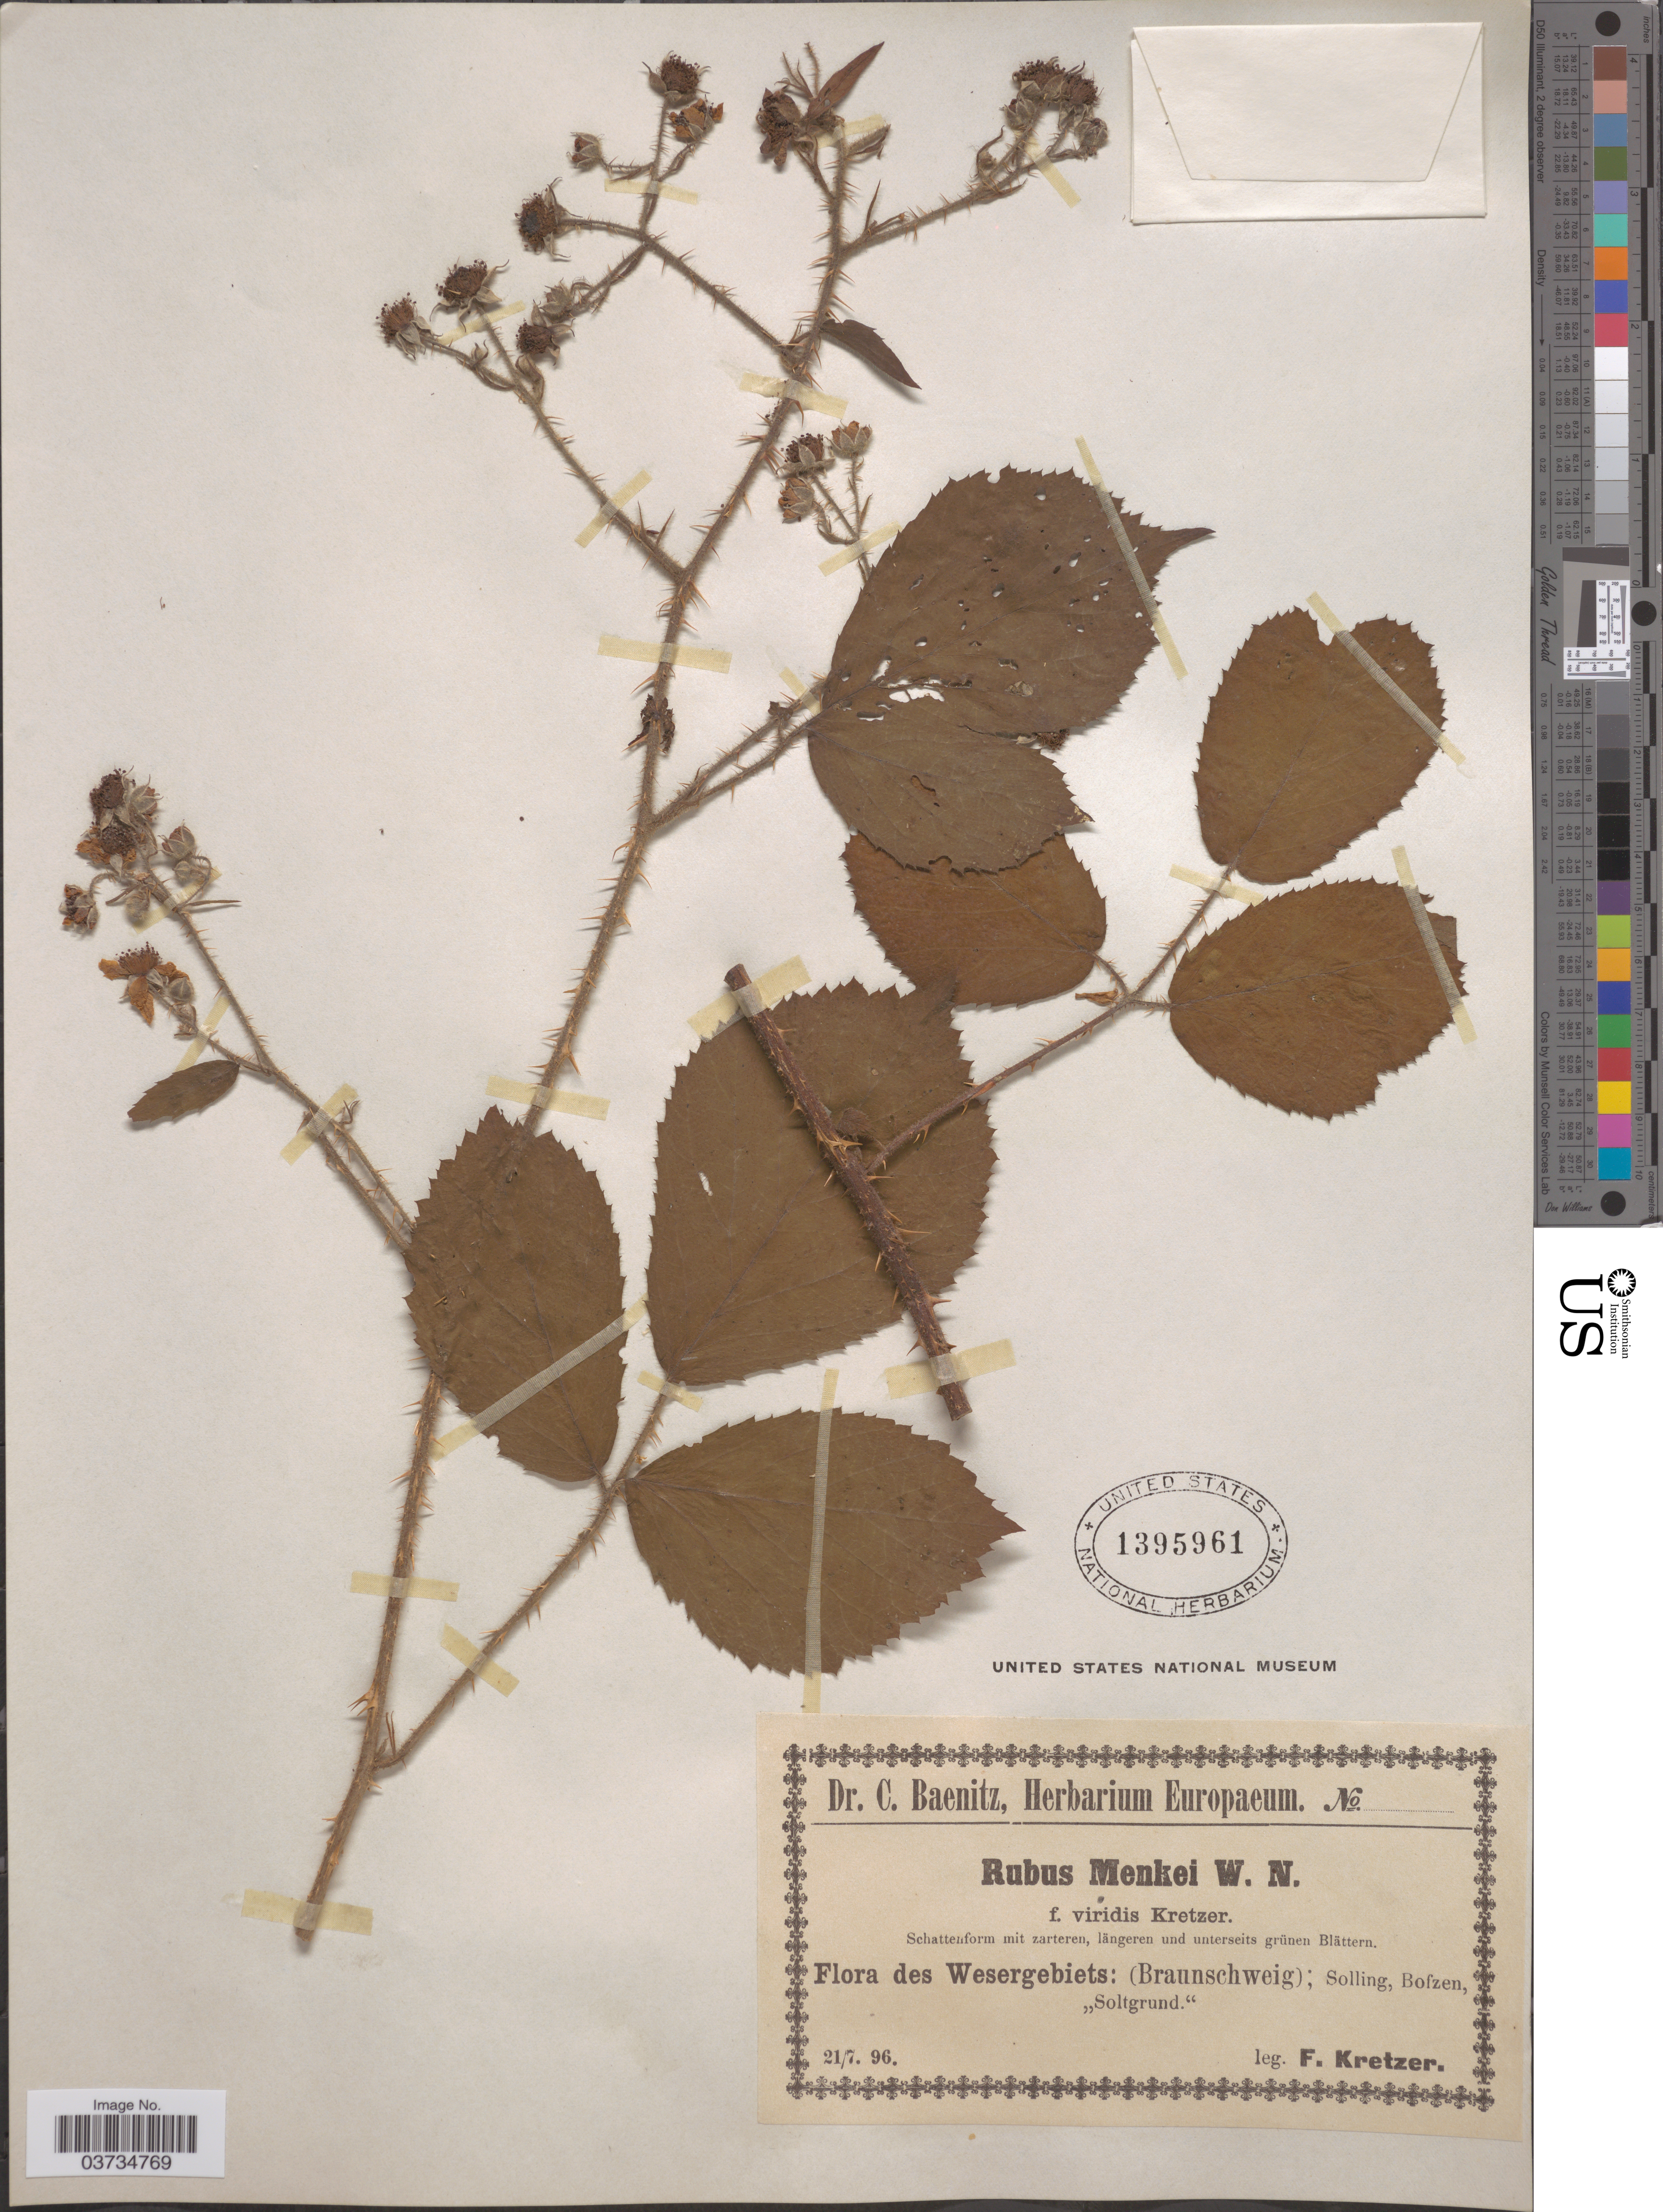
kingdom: Plantae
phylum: Tracheophyta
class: Magnoliopsida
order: Rosales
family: Rosaceae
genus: Rubus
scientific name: Rubus menkei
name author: Weihe ex Spreng.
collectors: F. Kretzer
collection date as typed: Transcribed d/m/y: 21/7/96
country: Germany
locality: Wesergebiets: (Braunschweig).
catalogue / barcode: US 1395961